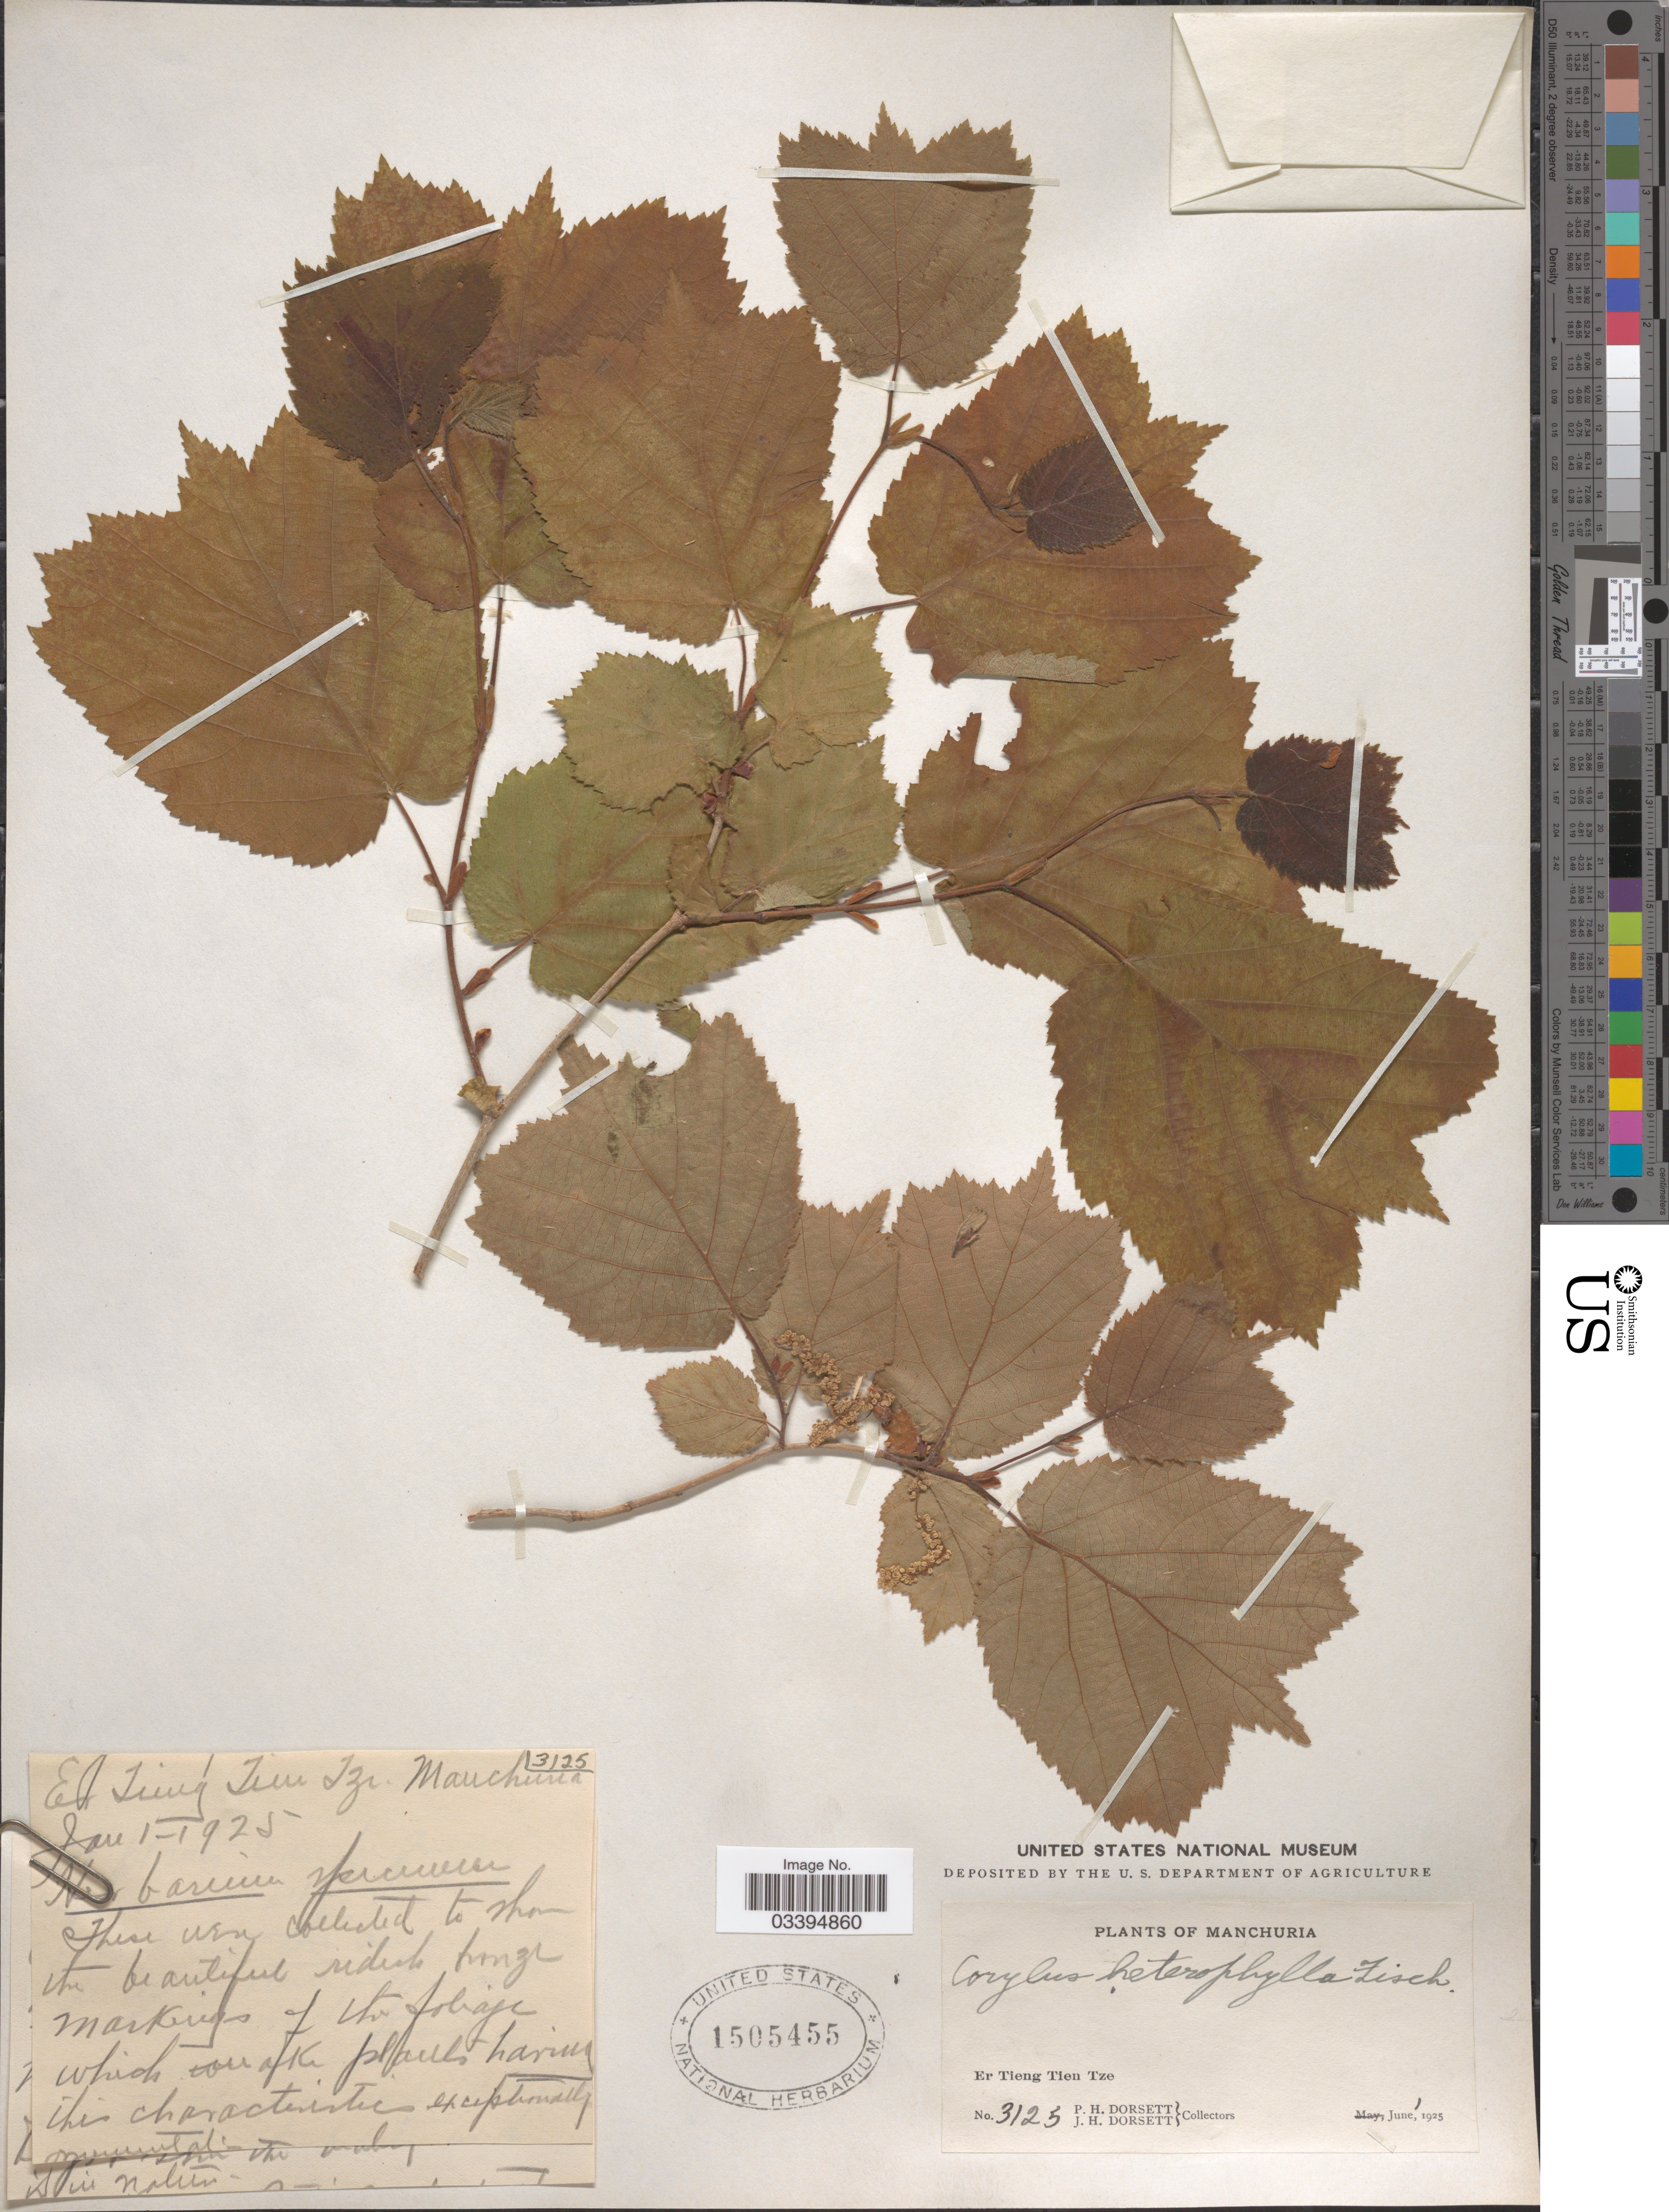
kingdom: Plantae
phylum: Tracheophyta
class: Magnoliopsida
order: Fagales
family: Betulaceae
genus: Corylus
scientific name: Corylus heterophylla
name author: Fisch. ex Trautv.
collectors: P. H. Dorsett & J. Dorsett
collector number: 3125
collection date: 1925-06-01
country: China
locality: Manchuria. Er Tieng Tien Tze.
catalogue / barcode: US 1505455